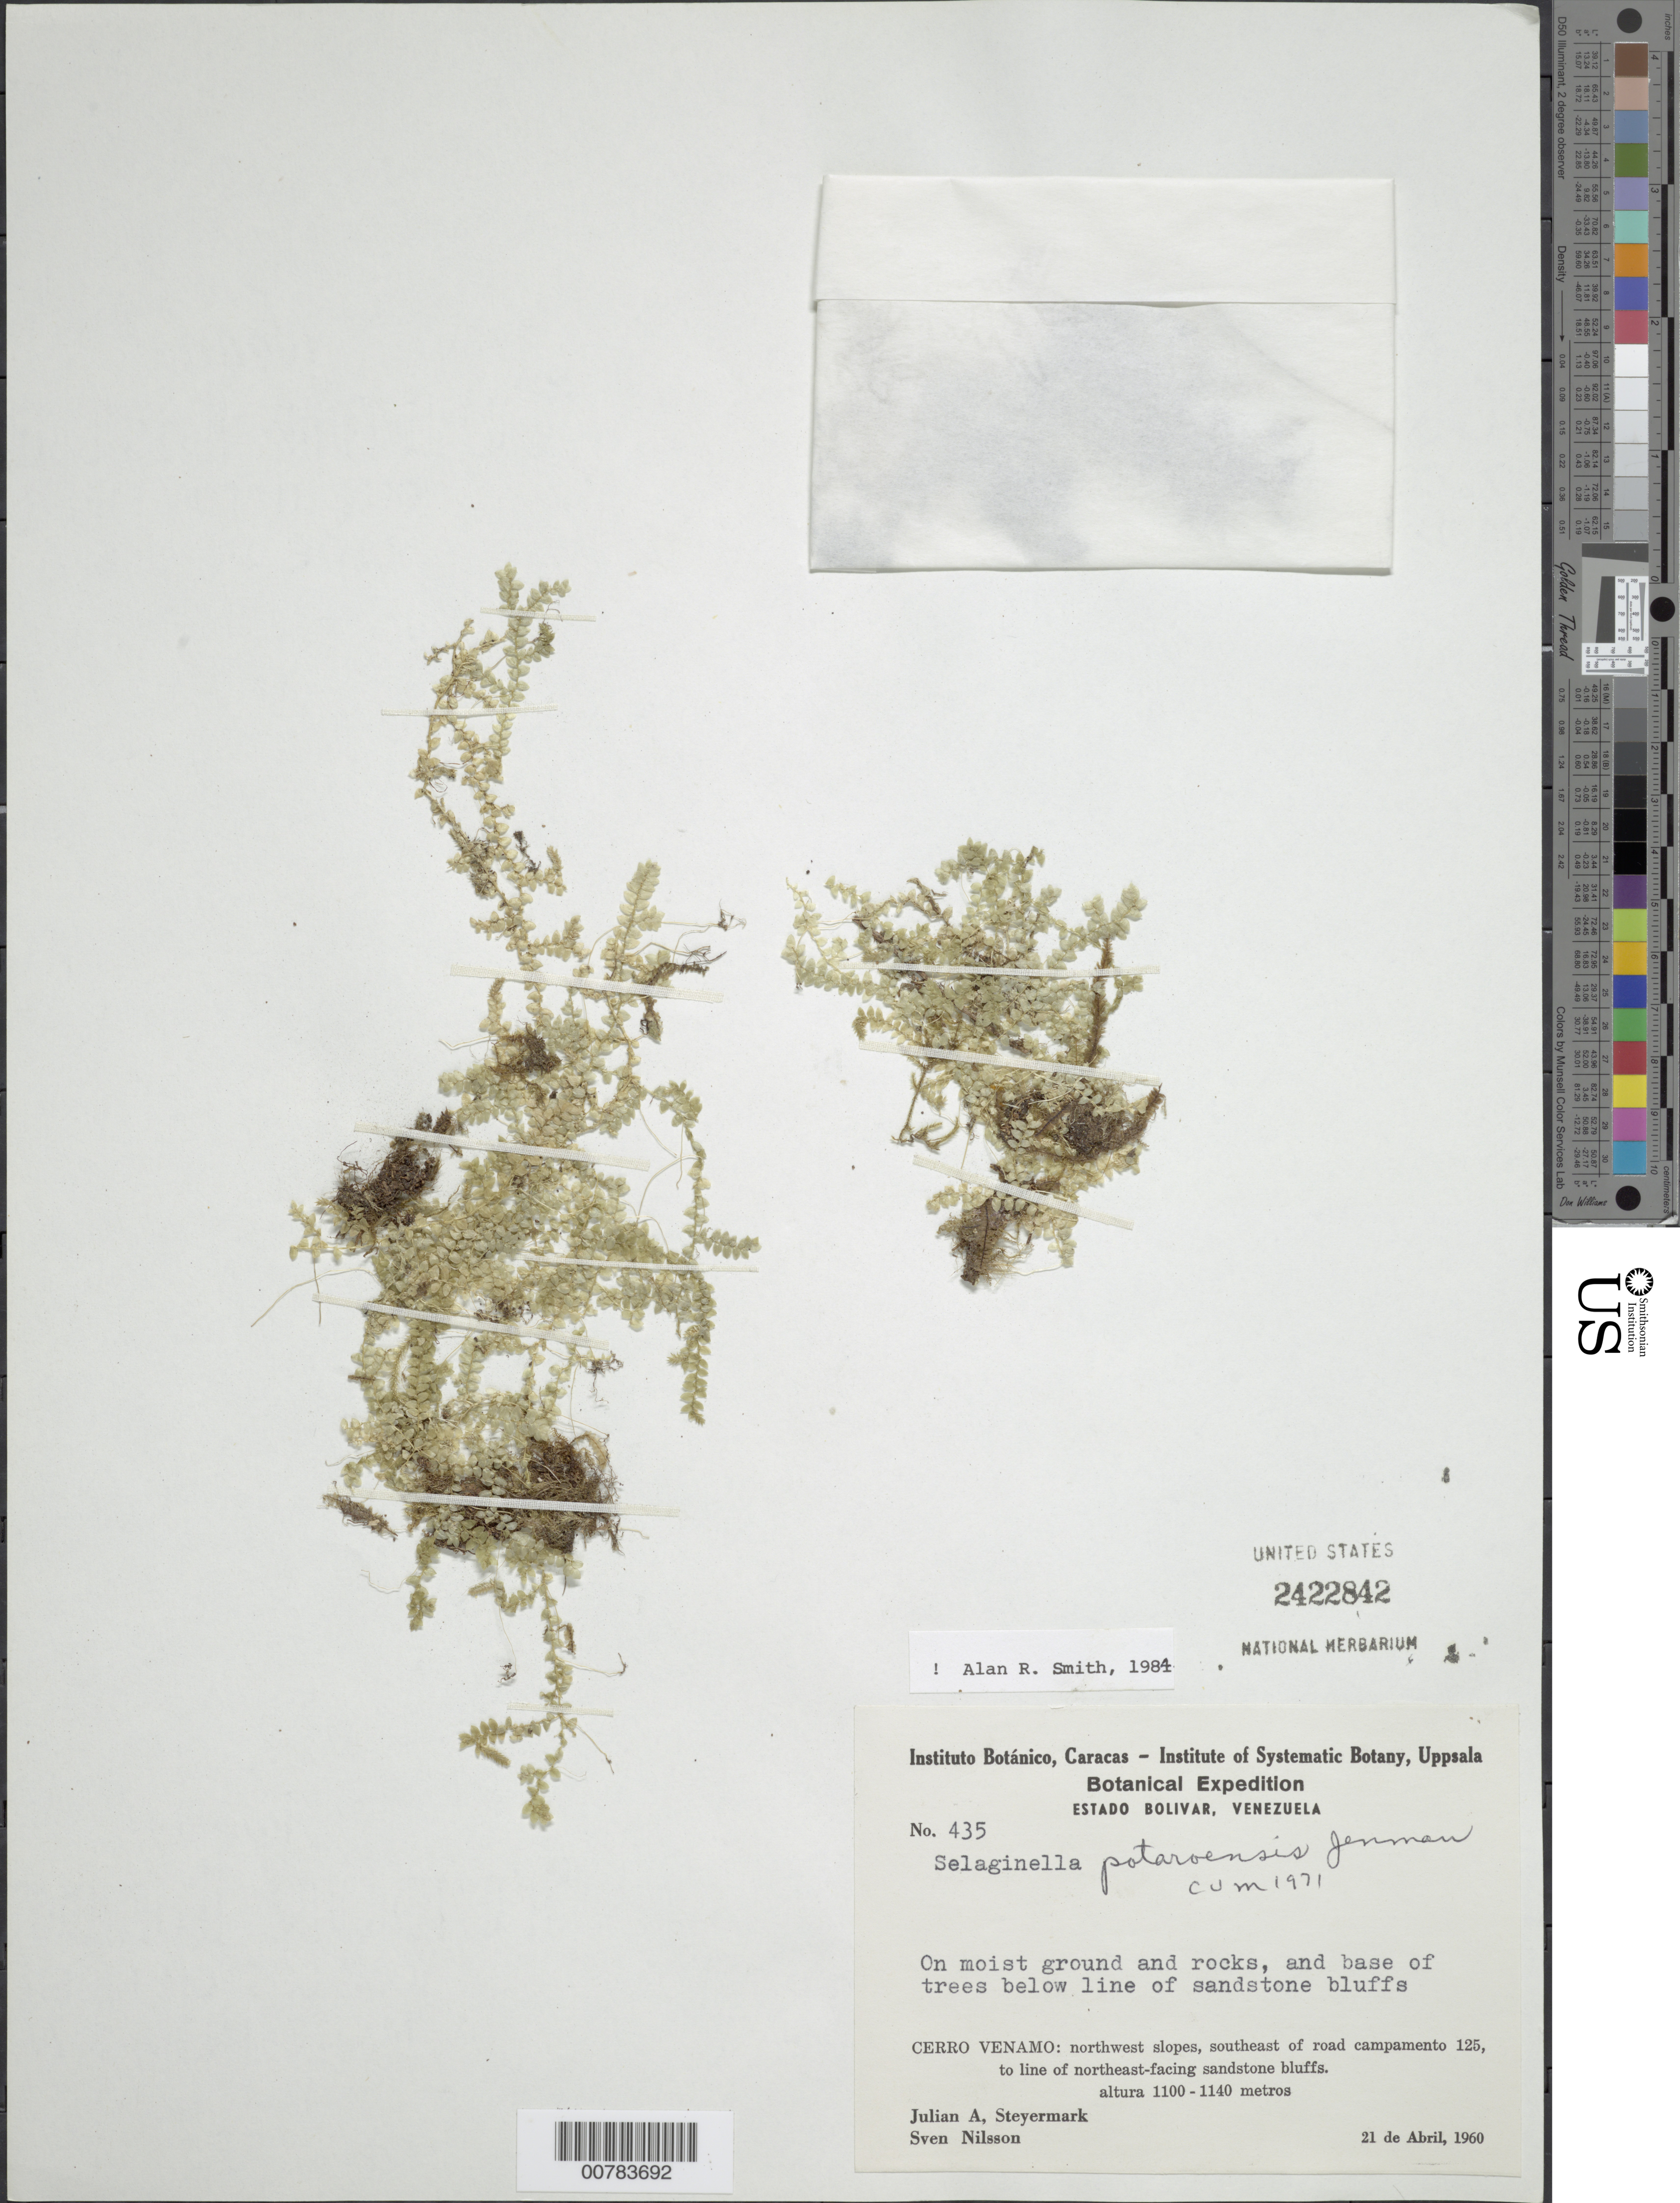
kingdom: Plantae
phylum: Tracheophyta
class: Lycopodiopsida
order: Selaginellales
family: Selaginellaceae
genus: Selaginella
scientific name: Selaginella potaroensis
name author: Jenman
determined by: Lellinger, David B., (BOT), Smithsonian Institution - National Museum of Natural History (UNITED STATES)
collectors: J. Steyermark & S. Nilsson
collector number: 60 435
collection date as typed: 20-Apr-60 to 22-Apr-60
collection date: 1960-04-20/1960-04-22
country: Venezuela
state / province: Bolívar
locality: Cerro Venamo, NW slopes, SE of road campamento 125, to NE-facing sandstone bluffs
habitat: Moist ground and rocks, and base of trees below line of sandstone bluffs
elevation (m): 1100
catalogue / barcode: US 2422842